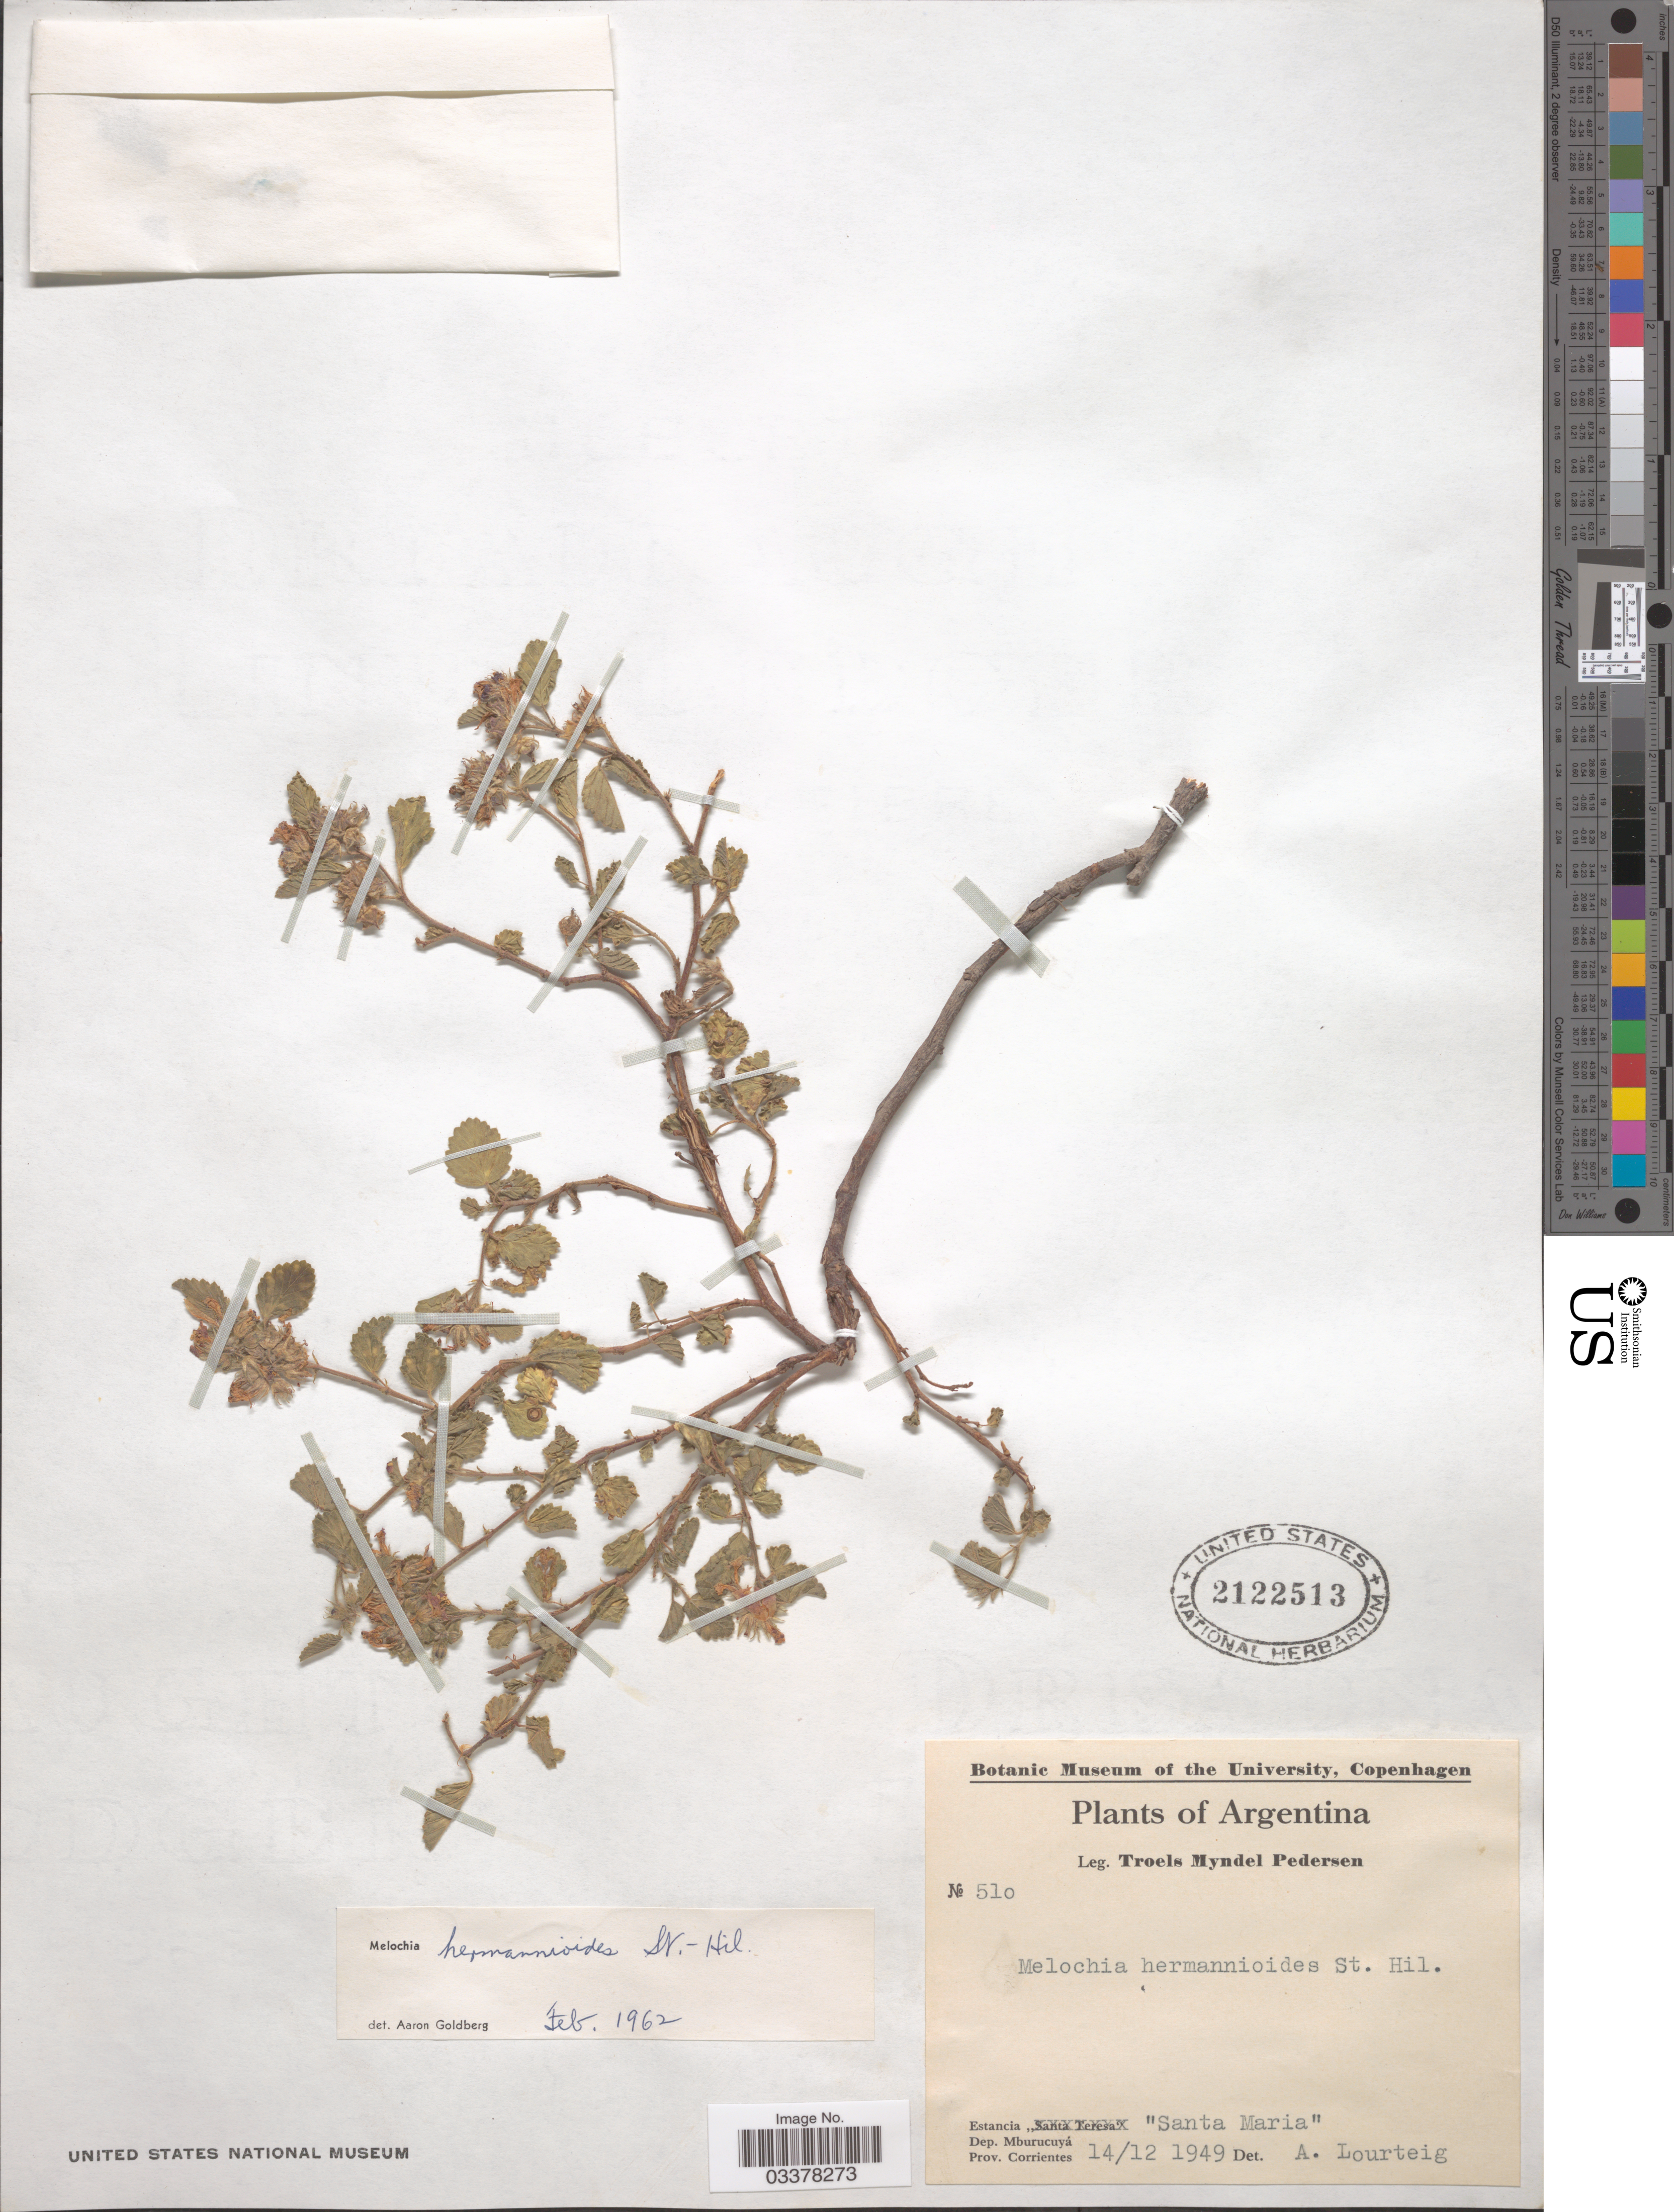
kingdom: Plantae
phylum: Tracheophyta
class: Magnoliopsida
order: Malvales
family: Malvaceae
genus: Melochia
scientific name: Melochia hermannioides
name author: A. St.-Hil.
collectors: T. Pederson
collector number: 510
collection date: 1949-12-14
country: Argentina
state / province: Corrientes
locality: Estancia "Santa Maria". Dep. Mburucuyá.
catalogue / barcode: US 2122513